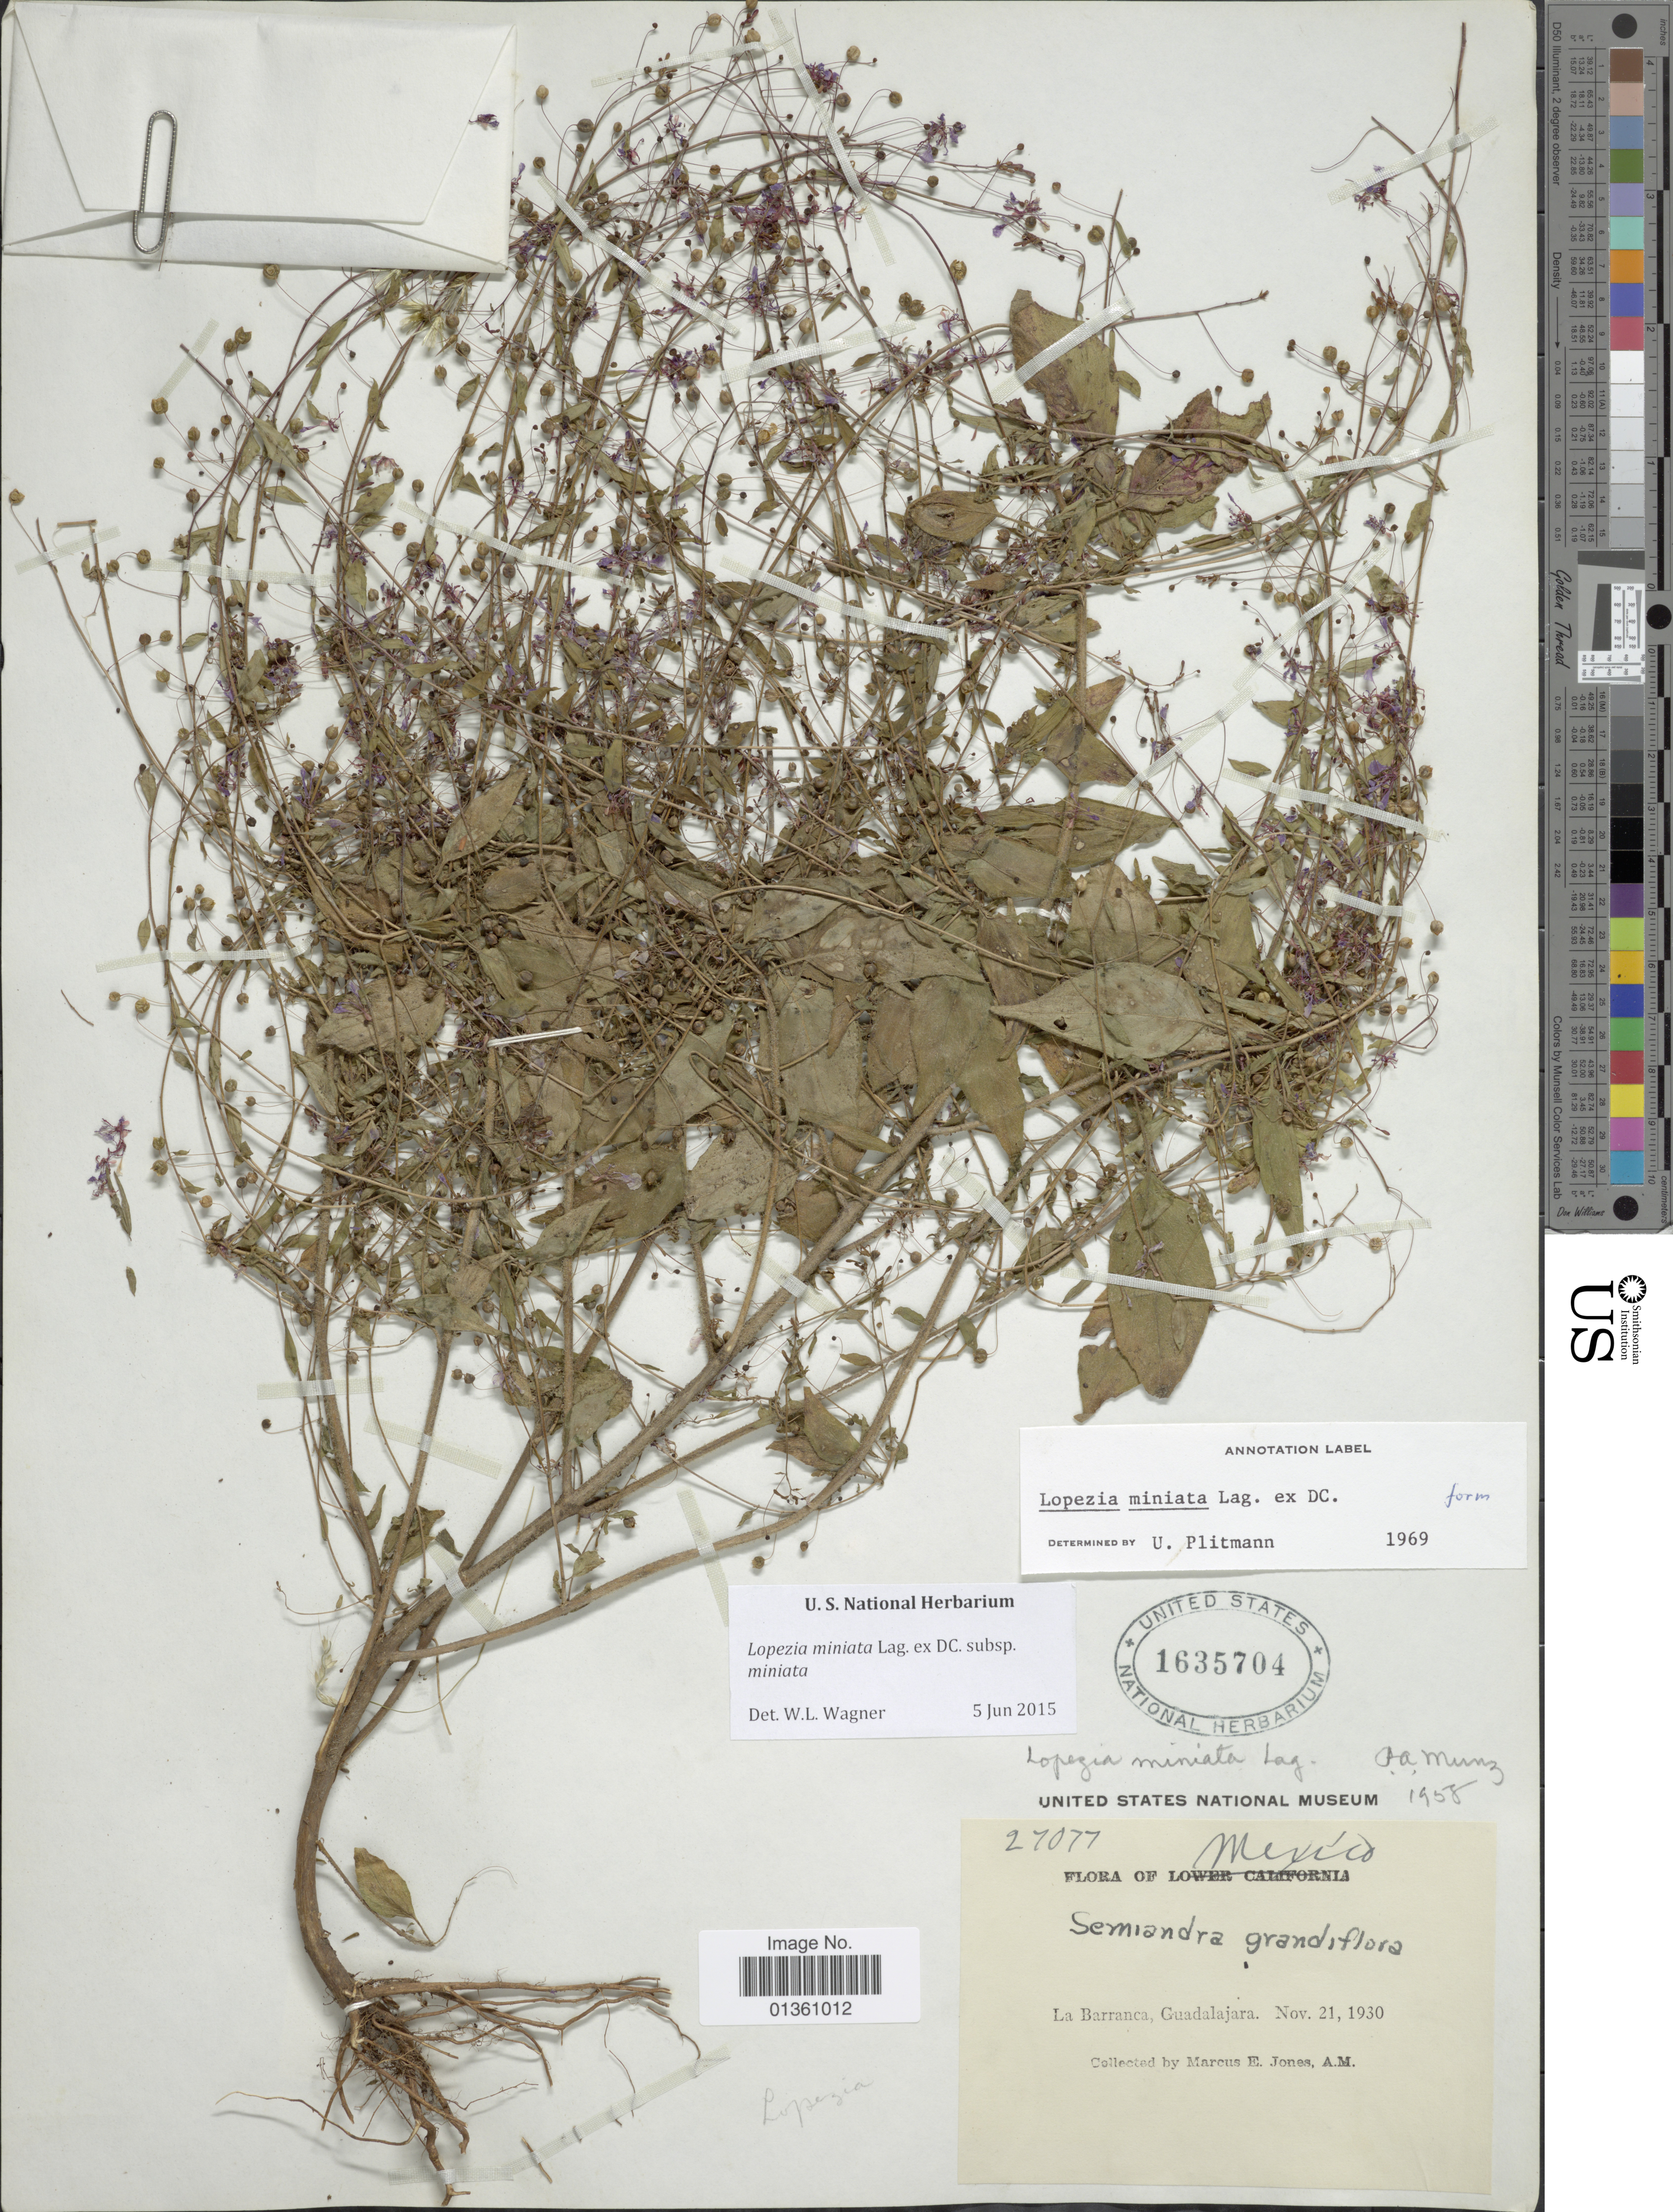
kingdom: Plantae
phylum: Tracheophyta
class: Magnoliopsida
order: Myrtales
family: Onagraceae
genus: Lopezia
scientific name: Lopezia miniata subsp. miniata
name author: Lag. ex DC.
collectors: M. E. Jones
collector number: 27077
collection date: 1930-11-21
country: Mexico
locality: La Barranca, Guadalajara.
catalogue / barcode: US 1635704